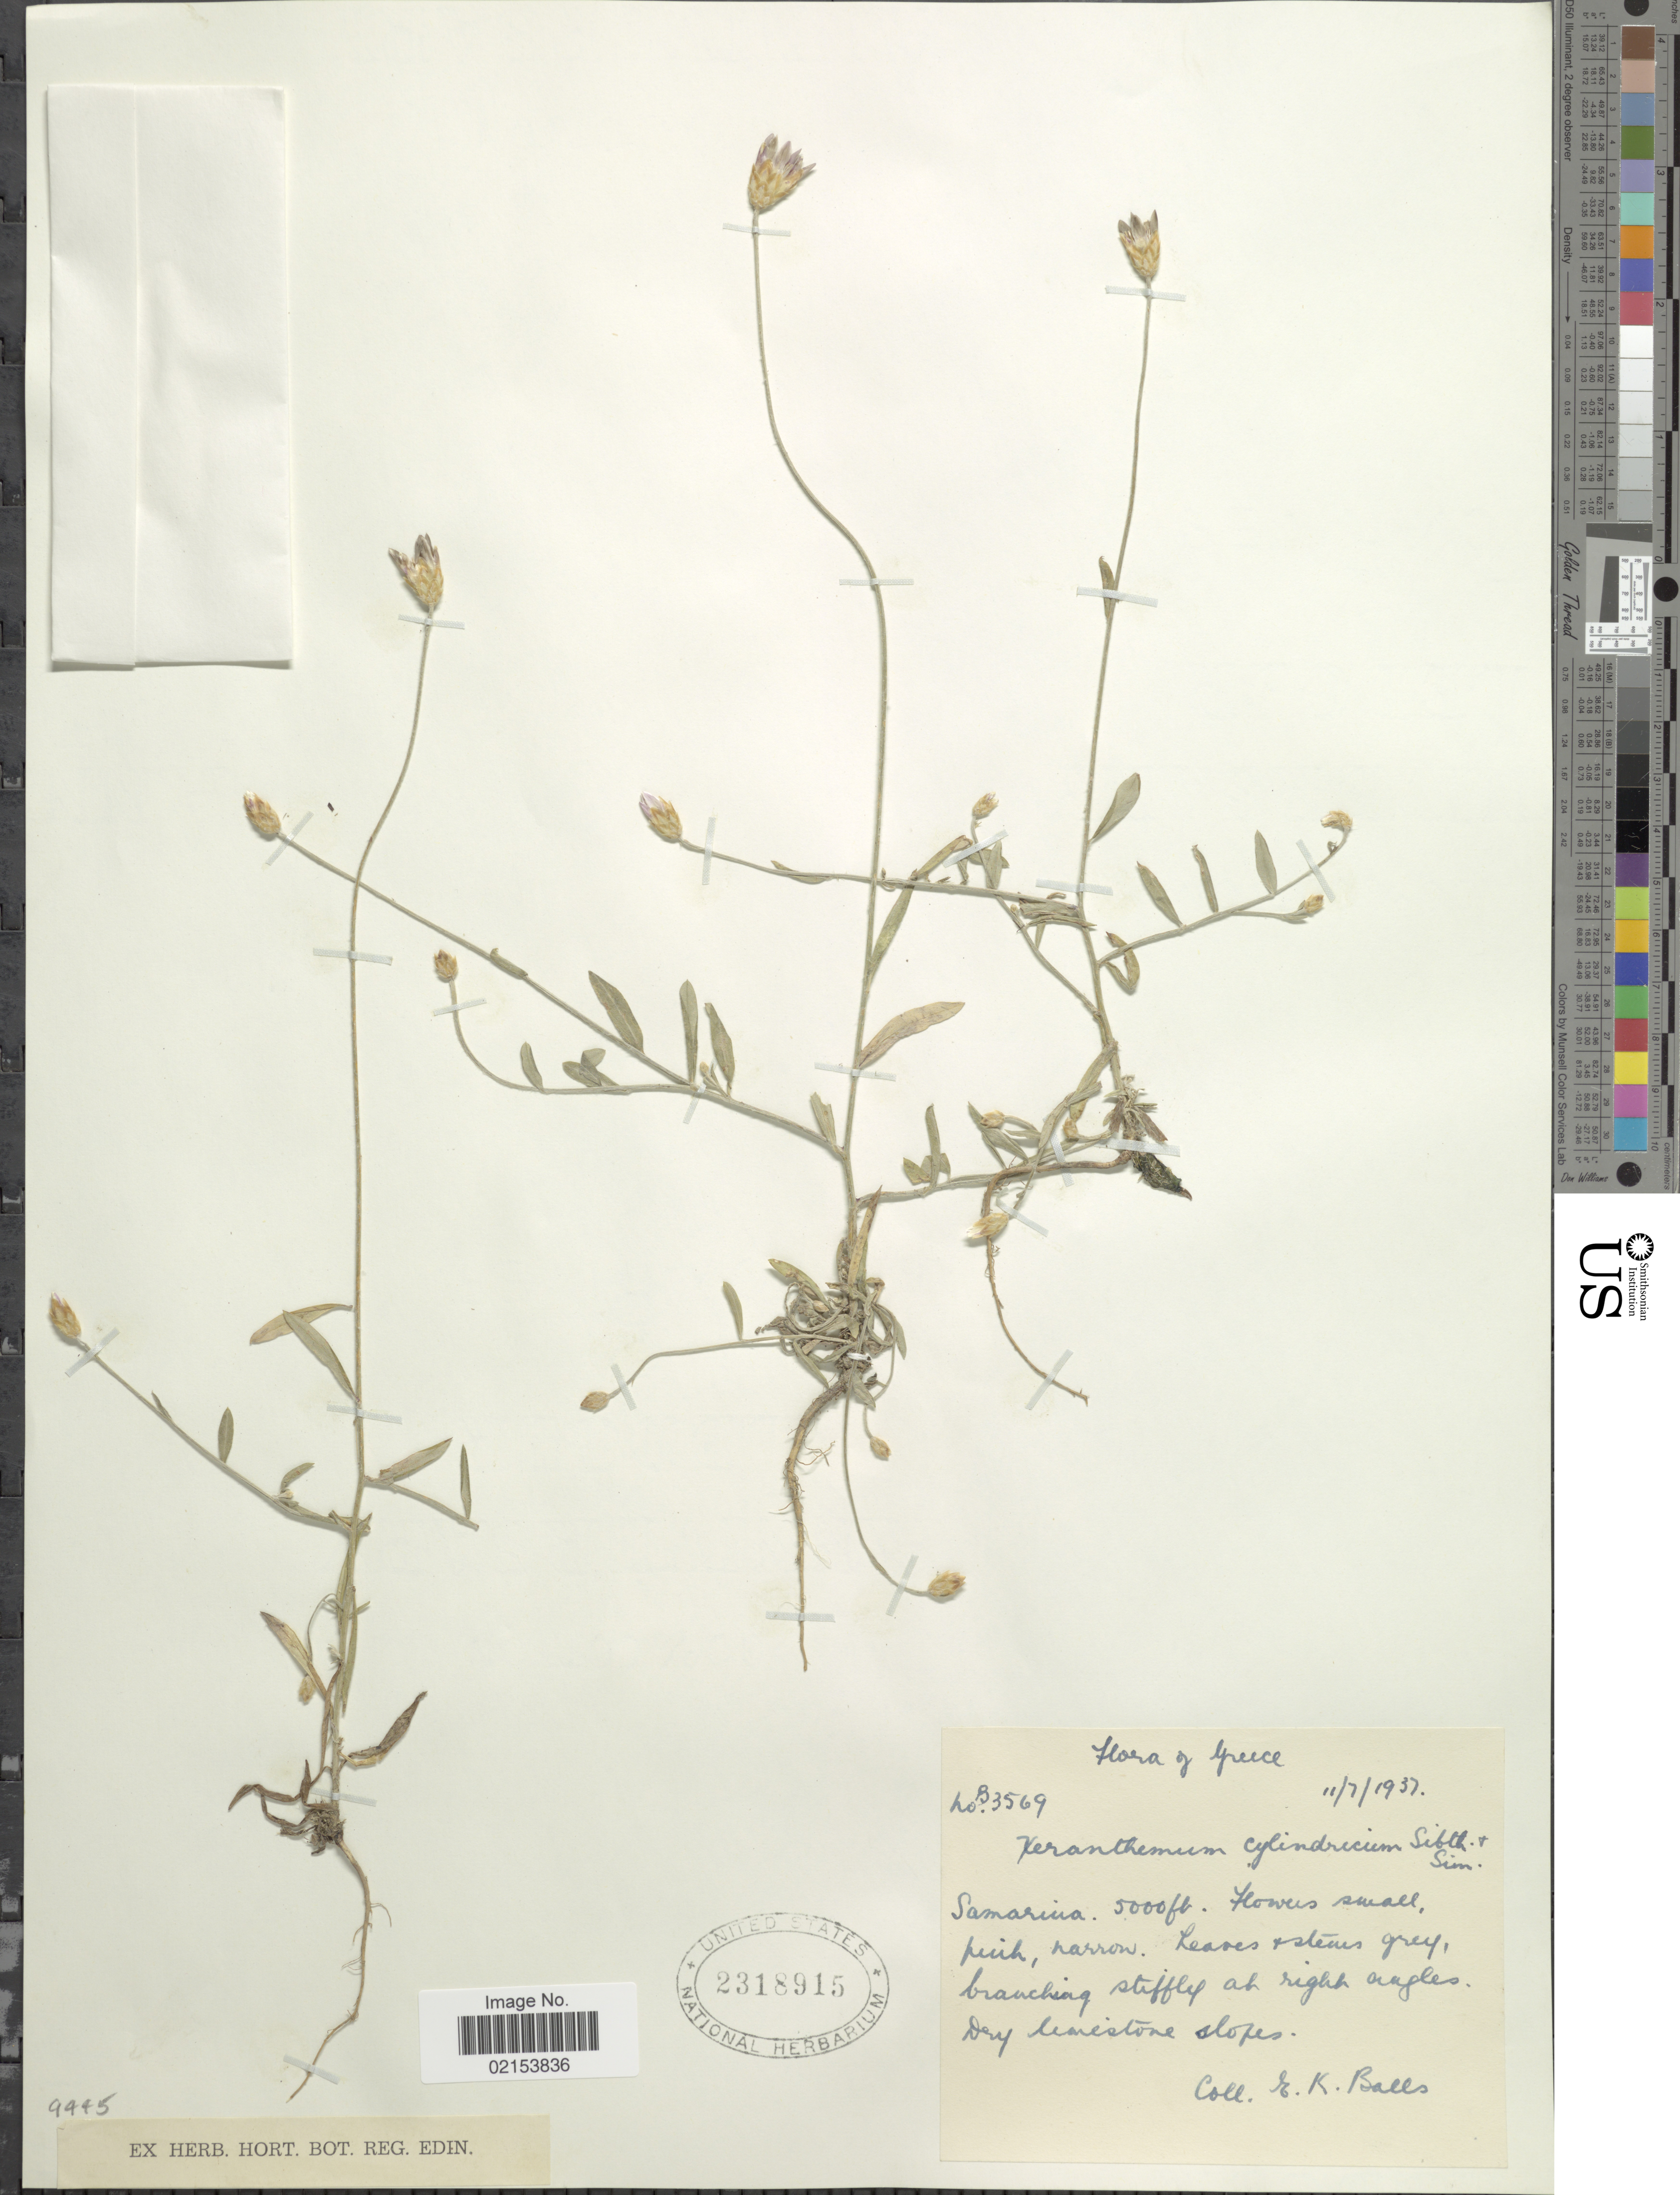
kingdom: Plantae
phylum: Tracheophyta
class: Magnoliopsida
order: Asterales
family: Asteraceae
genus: Xeranthemum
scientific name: Xeranthemum cylindraceum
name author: Sm.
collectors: E. K. Balls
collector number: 3569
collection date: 1937-07-11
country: Greece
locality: Samarina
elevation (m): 1524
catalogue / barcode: US 2318915